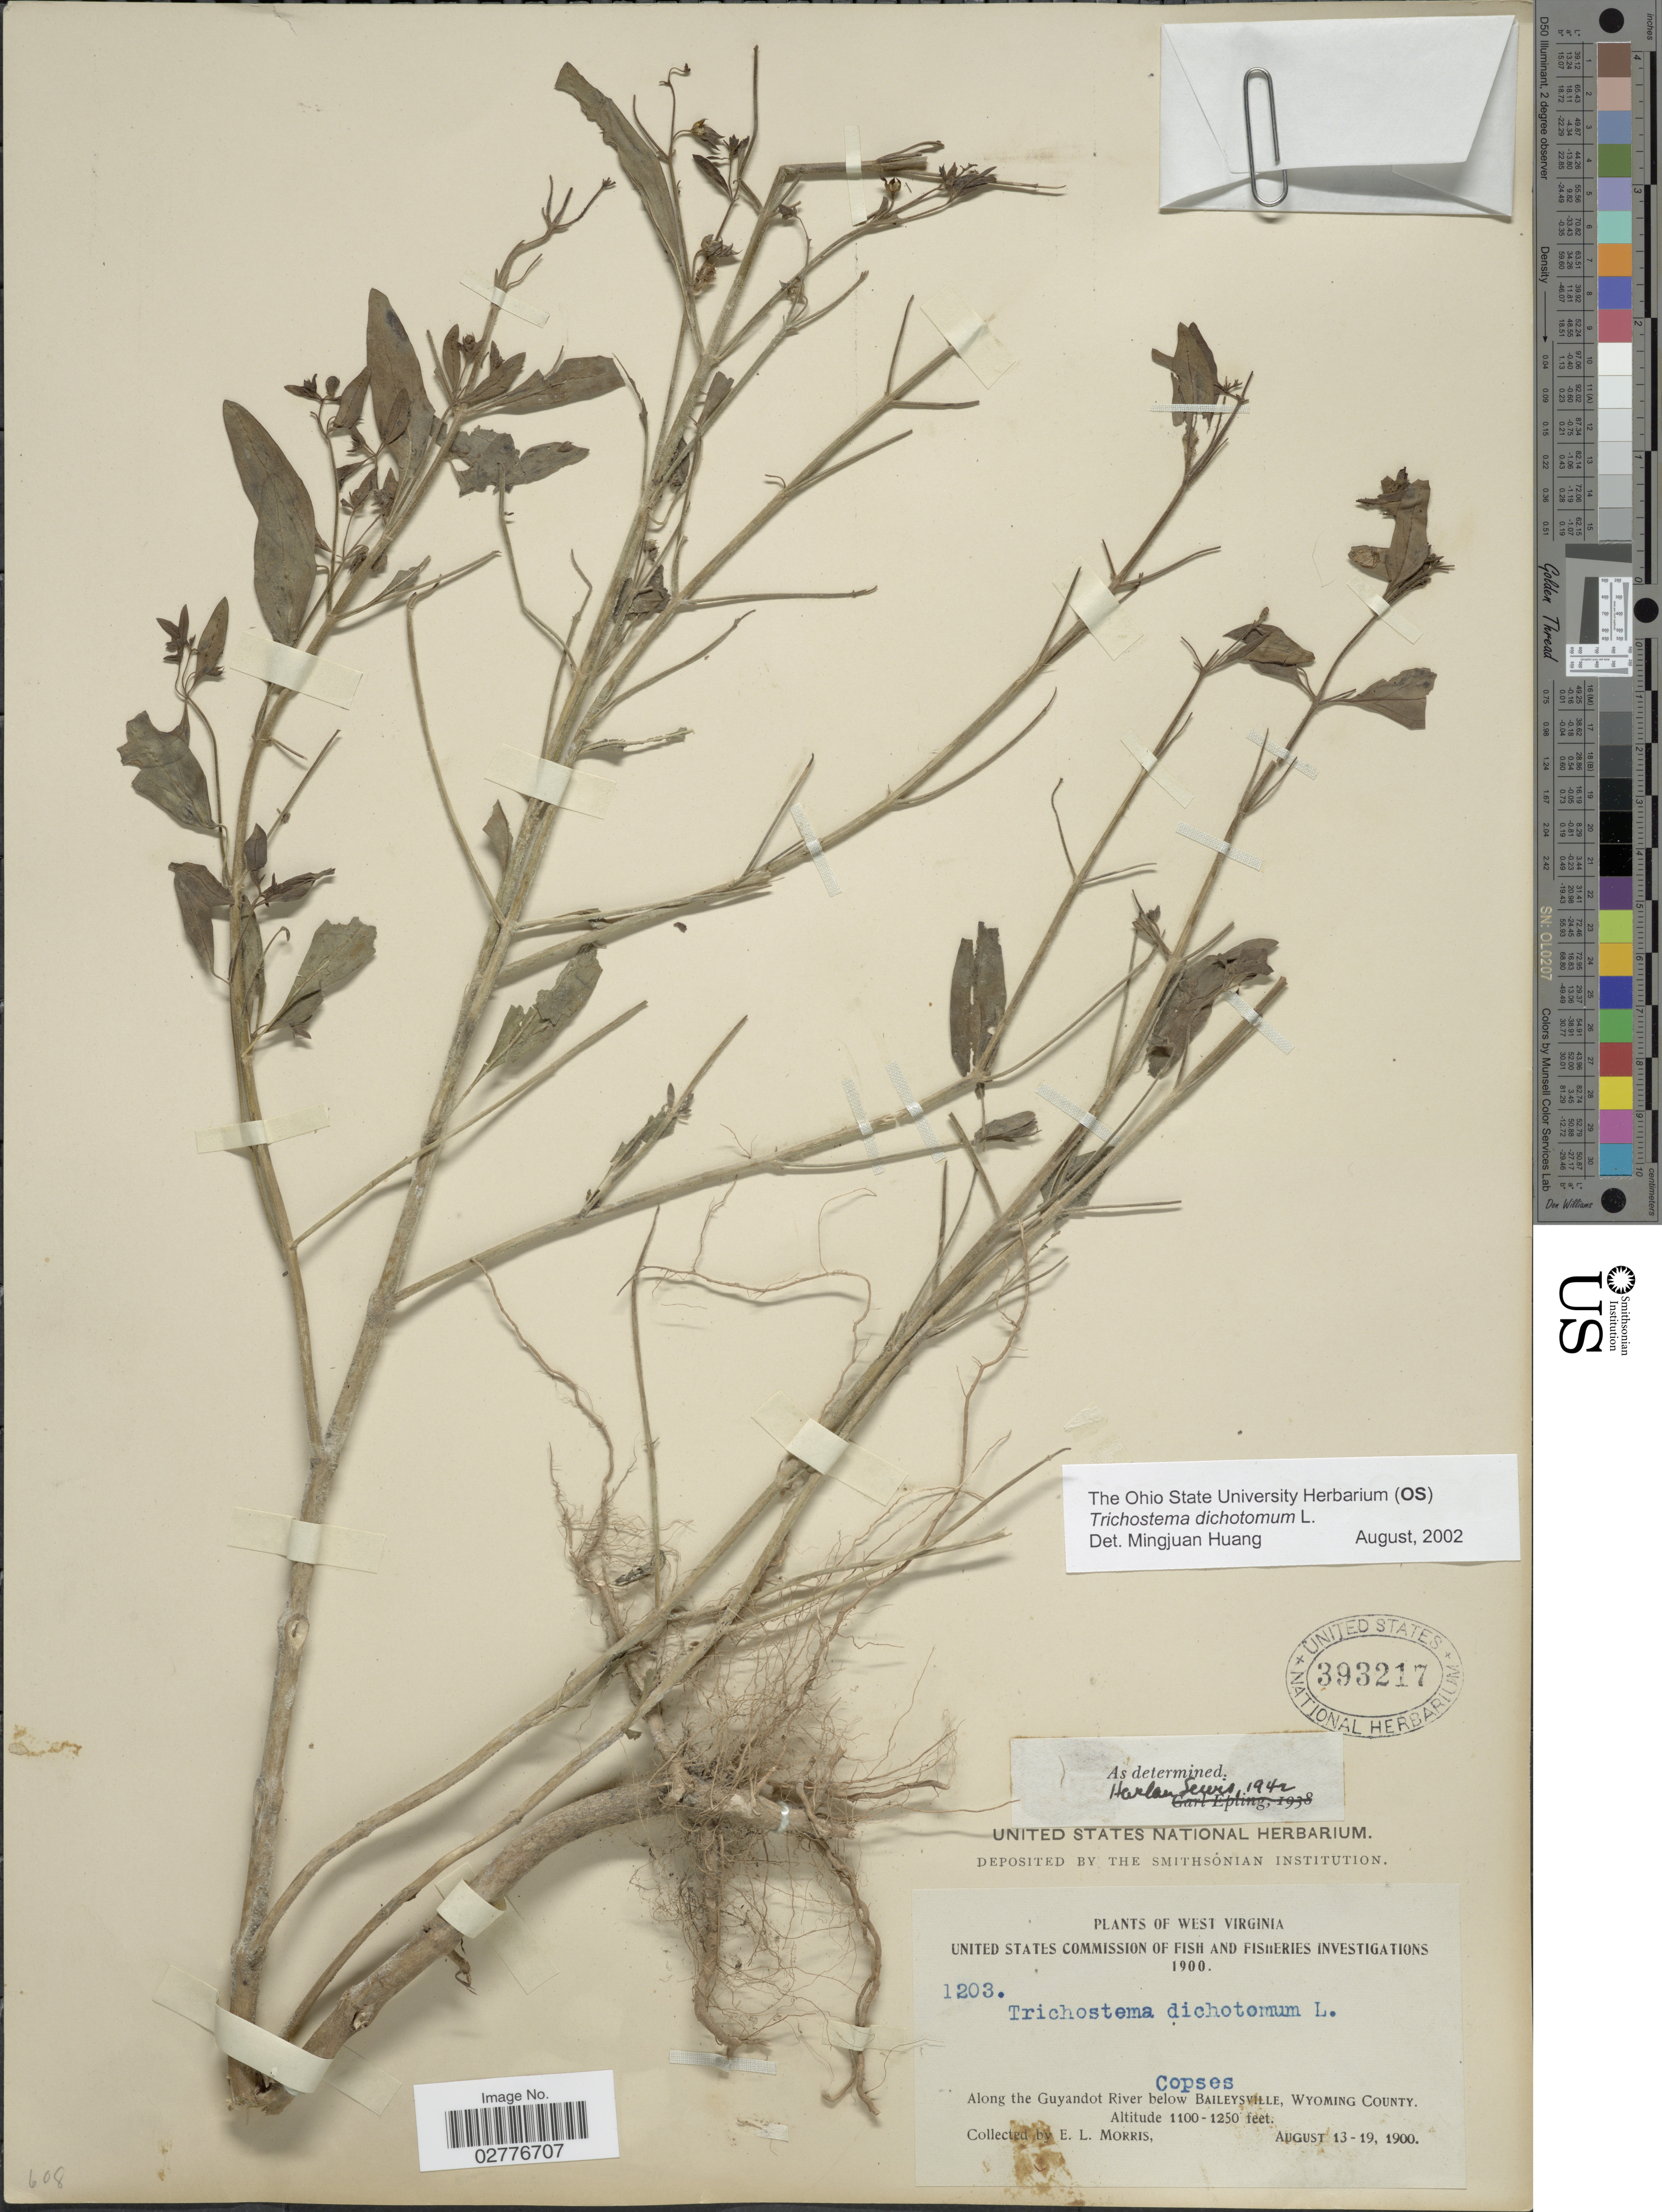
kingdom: Plantae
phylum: Tracheophyta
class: Magnoliopsida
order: Lamiales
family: Lamiaceae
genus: Trichostema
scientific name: Trichostema dichotomum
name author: L.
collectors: E. Morris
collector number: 1203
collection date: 1900-08-13/1900-08-19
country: United States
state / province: West Virginia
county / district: Wyoming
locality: Along the Guyandot River below Baileysville, Wyoming County.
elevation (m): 335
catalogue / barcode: US 393217